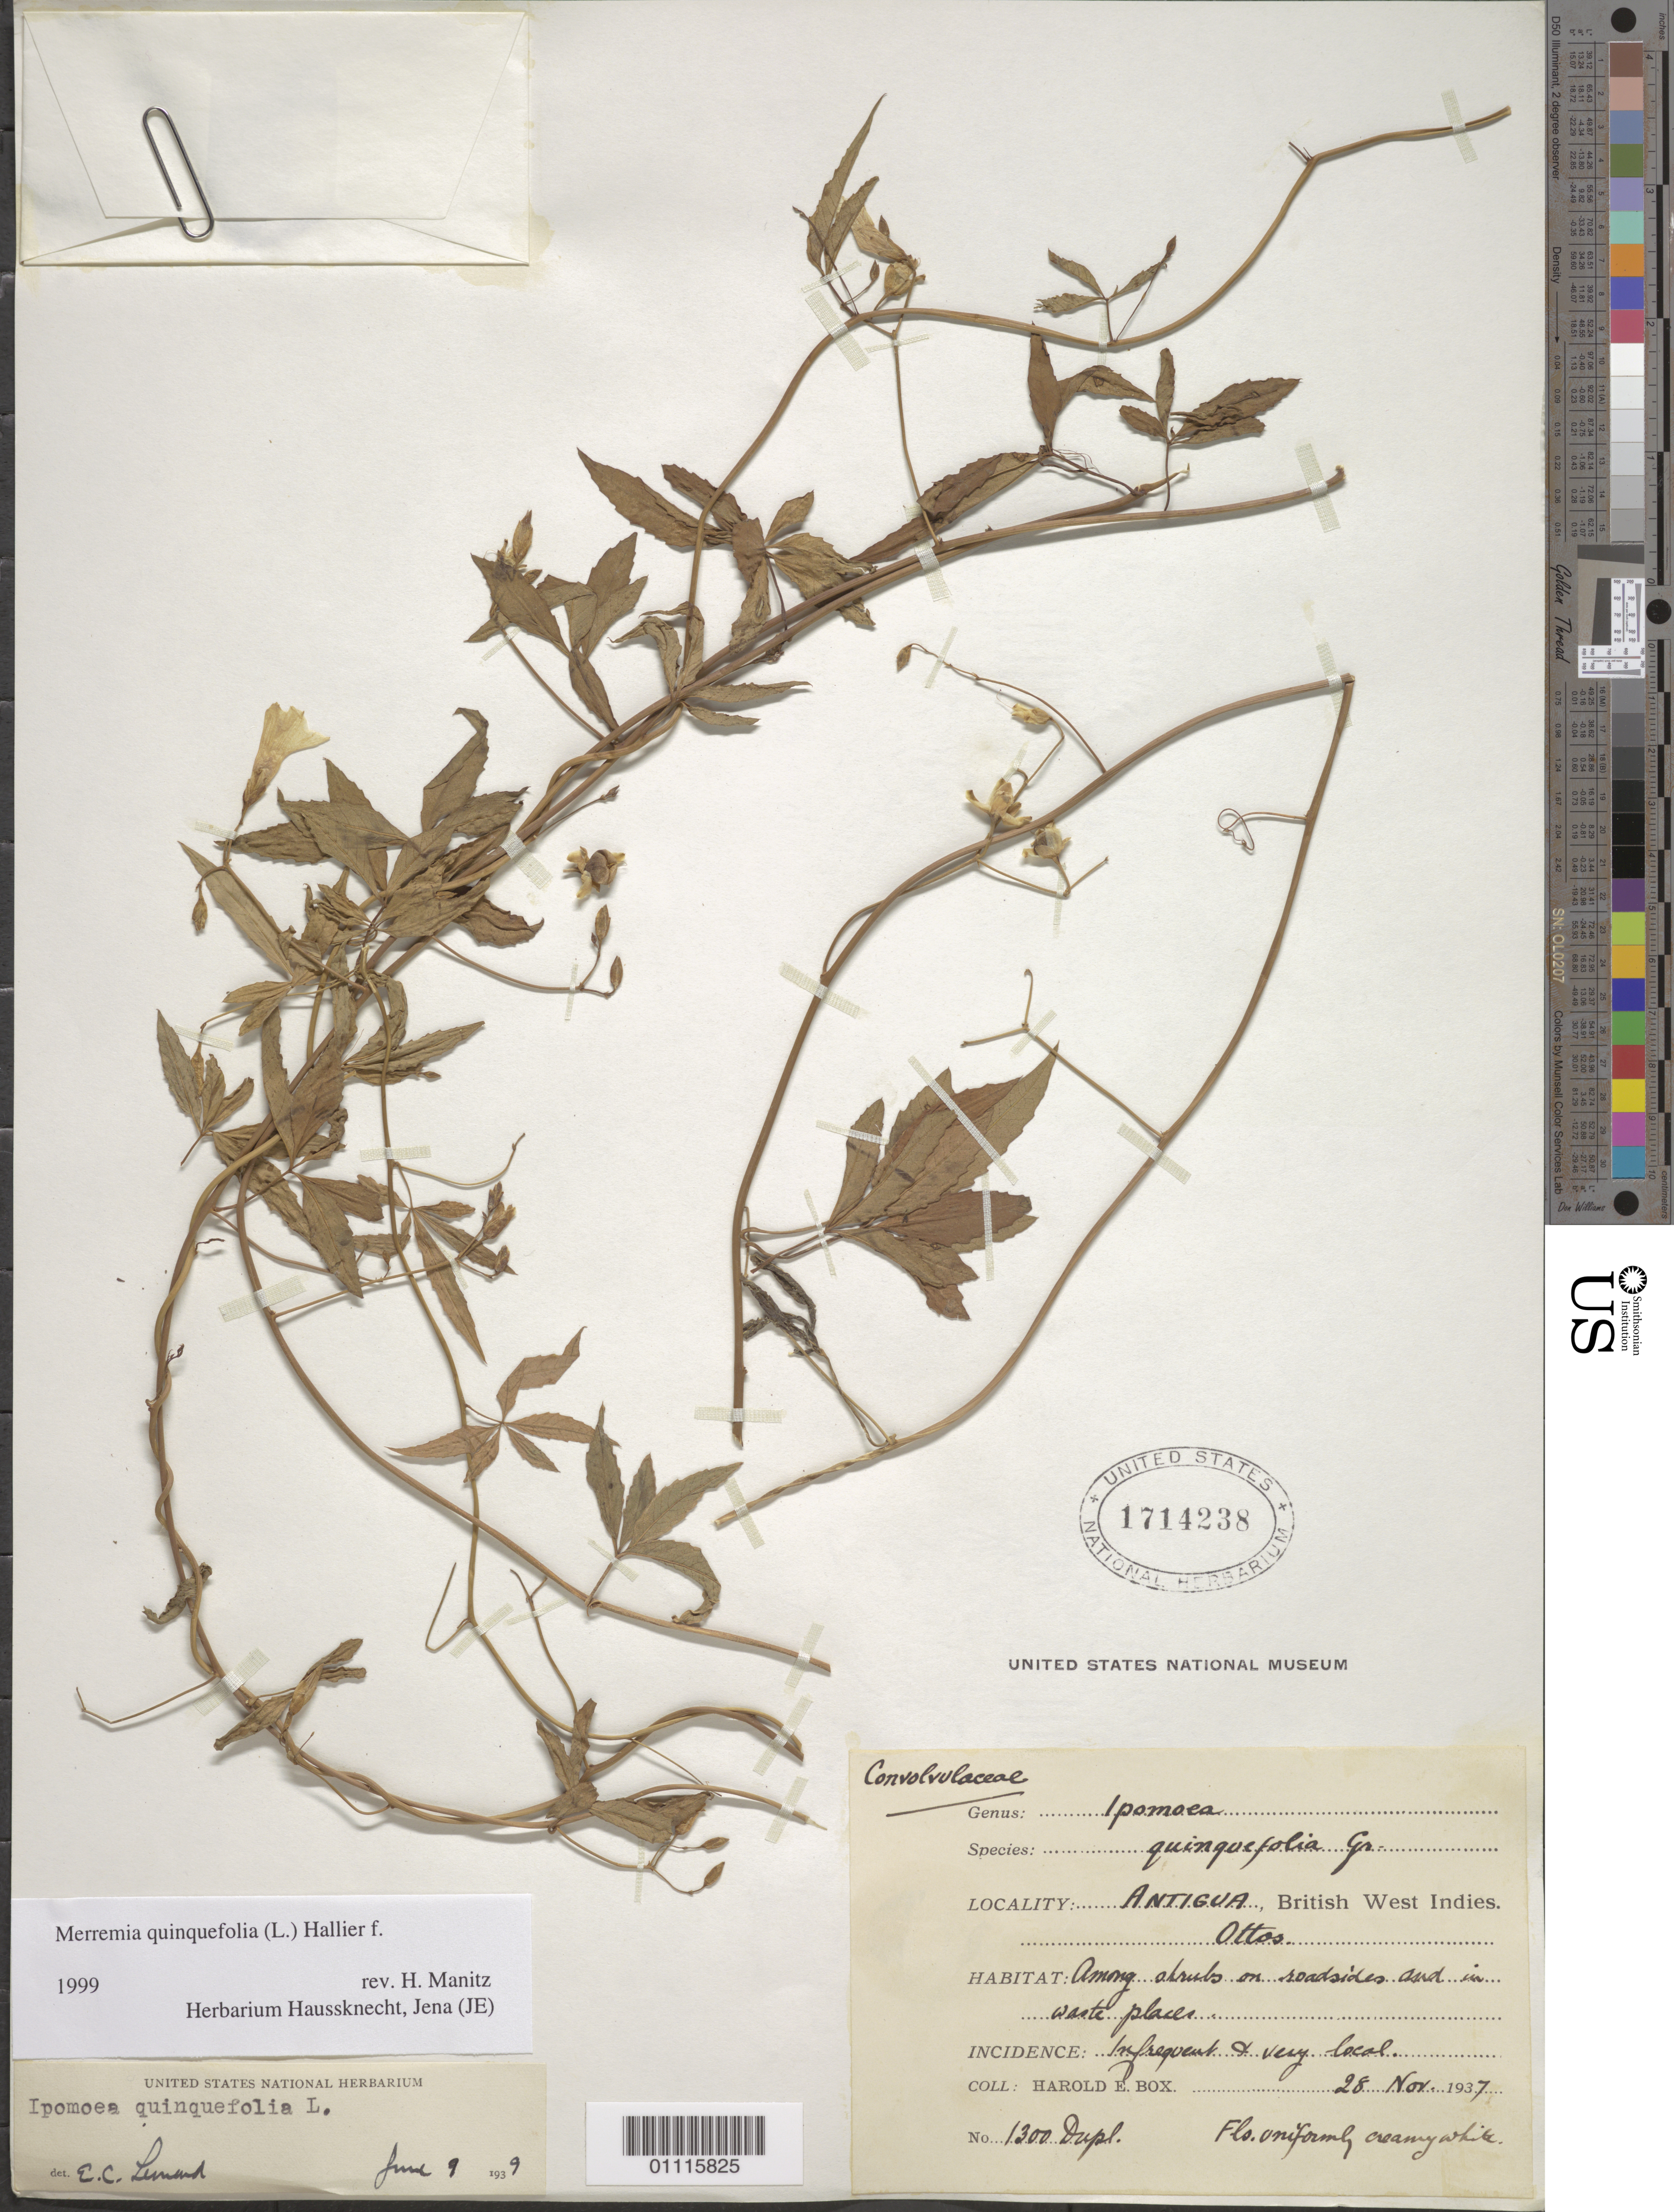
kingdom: Plantae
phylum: Tracheophyta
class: Magnoliopsida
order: Solanales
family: Convolvulaceae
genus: Distimake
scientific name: Distimake quinquefolius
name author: (L.) A. R. Simões & Staples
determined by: Strong, Mark T., (BOT), Smithsonian Institution - National Museum of Natural History (UNITED STATES)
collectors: H. E. Box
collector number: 1300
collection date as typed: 28 Nov 1937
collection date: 1937-11-28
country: Antigua and Barbuda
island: Antigua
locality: Ottos. Among shrubs on roadsides and in waste places.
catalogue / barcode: US 1714238